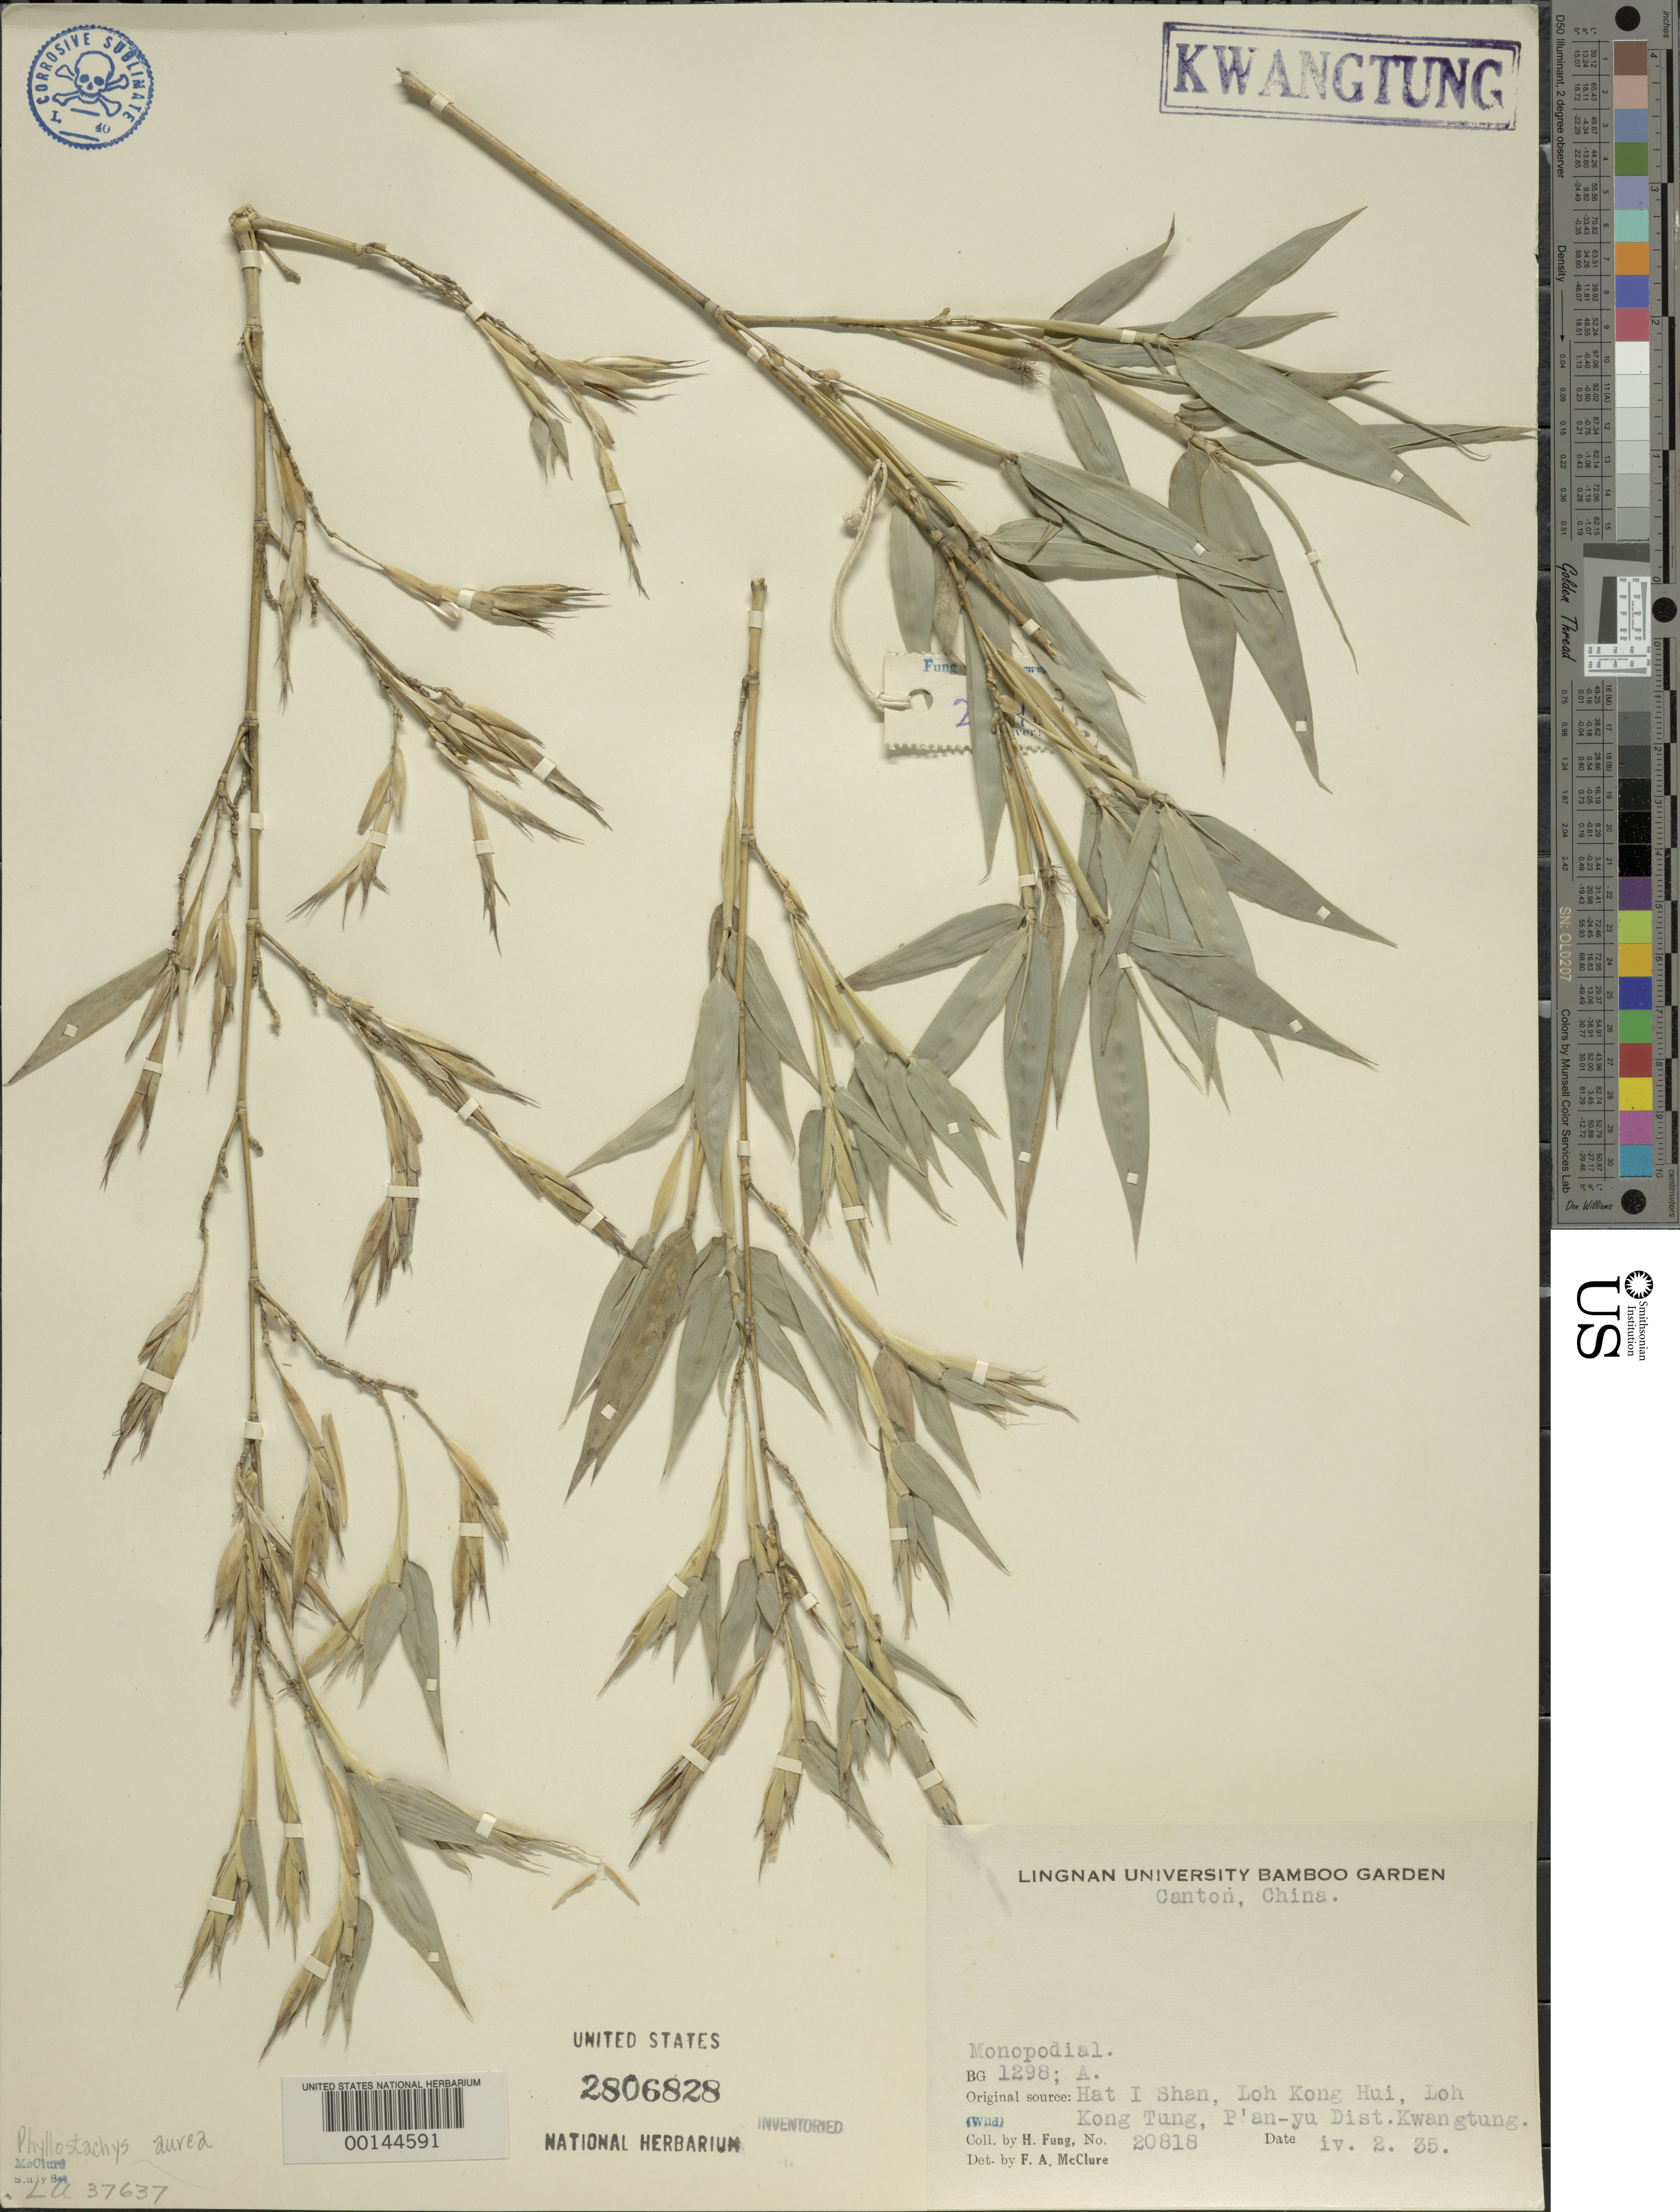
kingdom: Plantae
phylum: Tracheophyta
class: Liliopsida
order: Poales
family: Poaceae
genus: Phyllostachys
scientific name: Phyllostachys aurea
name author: Rivière & C. Rivière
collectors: H. L. Fung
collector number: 20818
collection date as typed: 02 Apr 1935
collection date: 1935-04-02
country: China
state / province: Guangdong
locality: P'an-yu, kong tung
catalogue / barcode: US 2806828